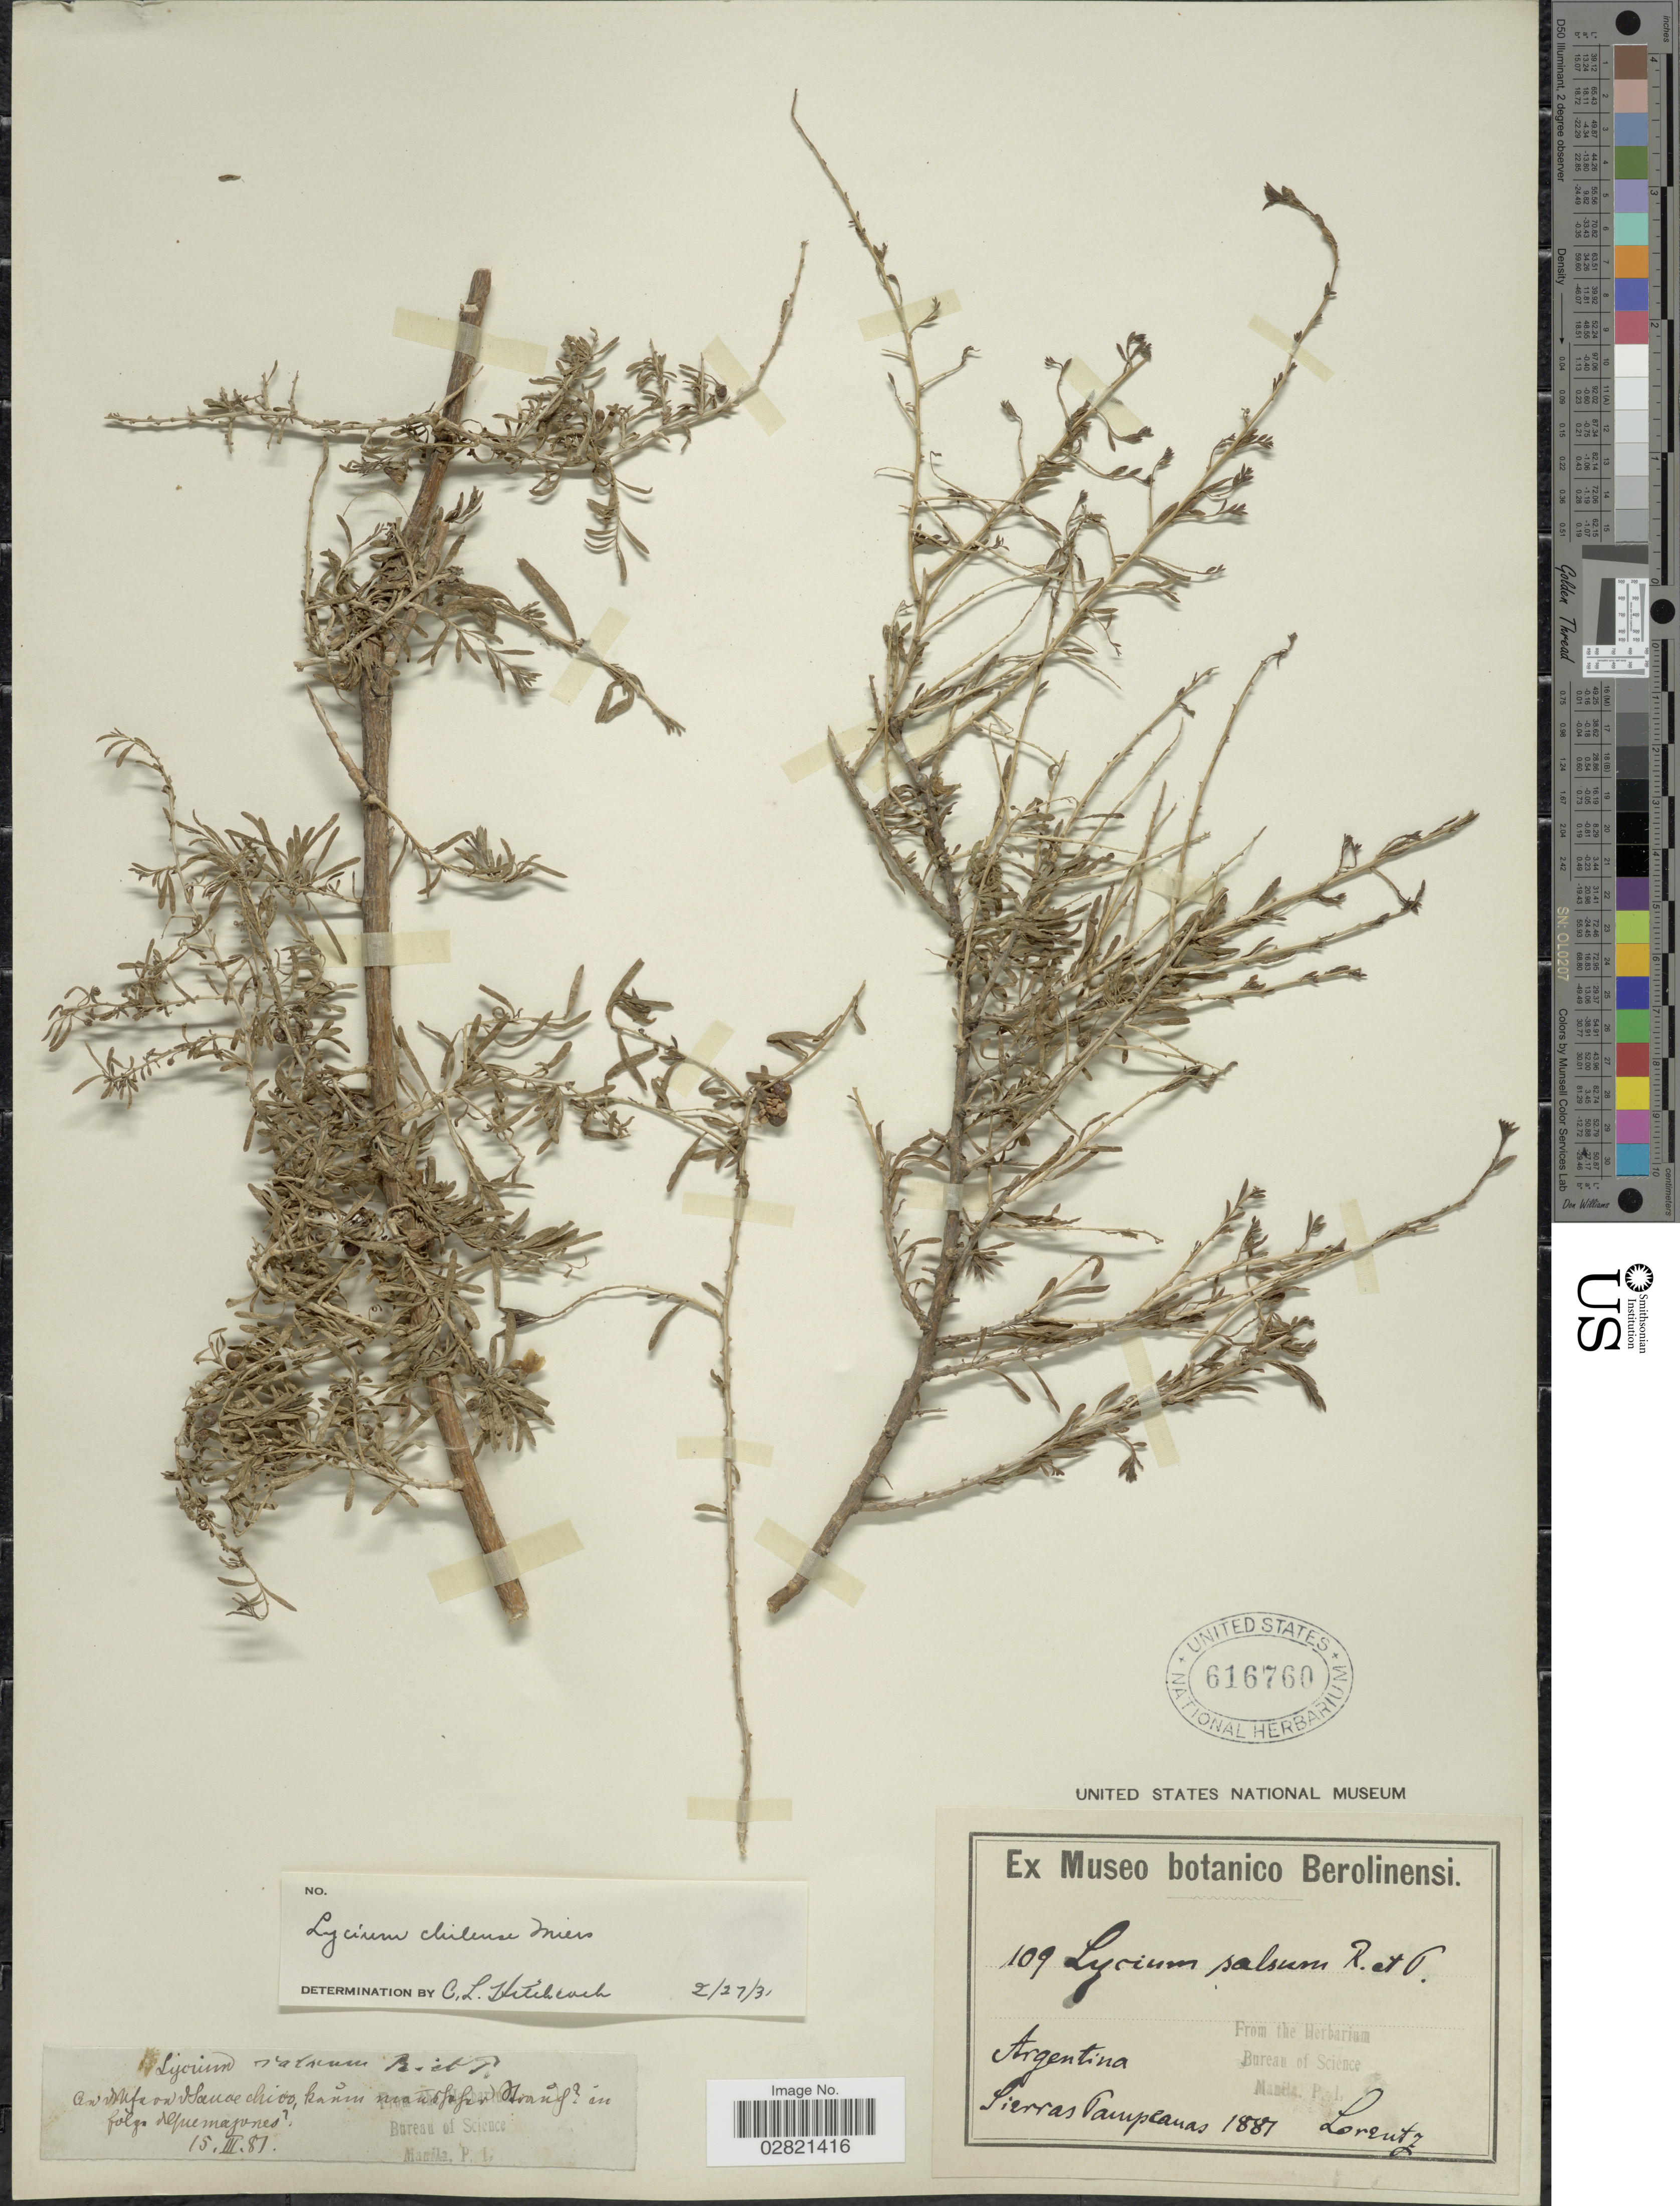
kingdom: Plantae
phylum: Tracheophyta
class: Magnoliopsida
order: Solanales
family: Solanaceae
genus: Lycium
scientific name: Lycium chilense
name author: Bertero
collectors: -. Lorentz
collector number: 109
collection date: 1881-03-15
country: Argentina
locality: Sierras Pampeanas.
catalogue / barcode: US 616760